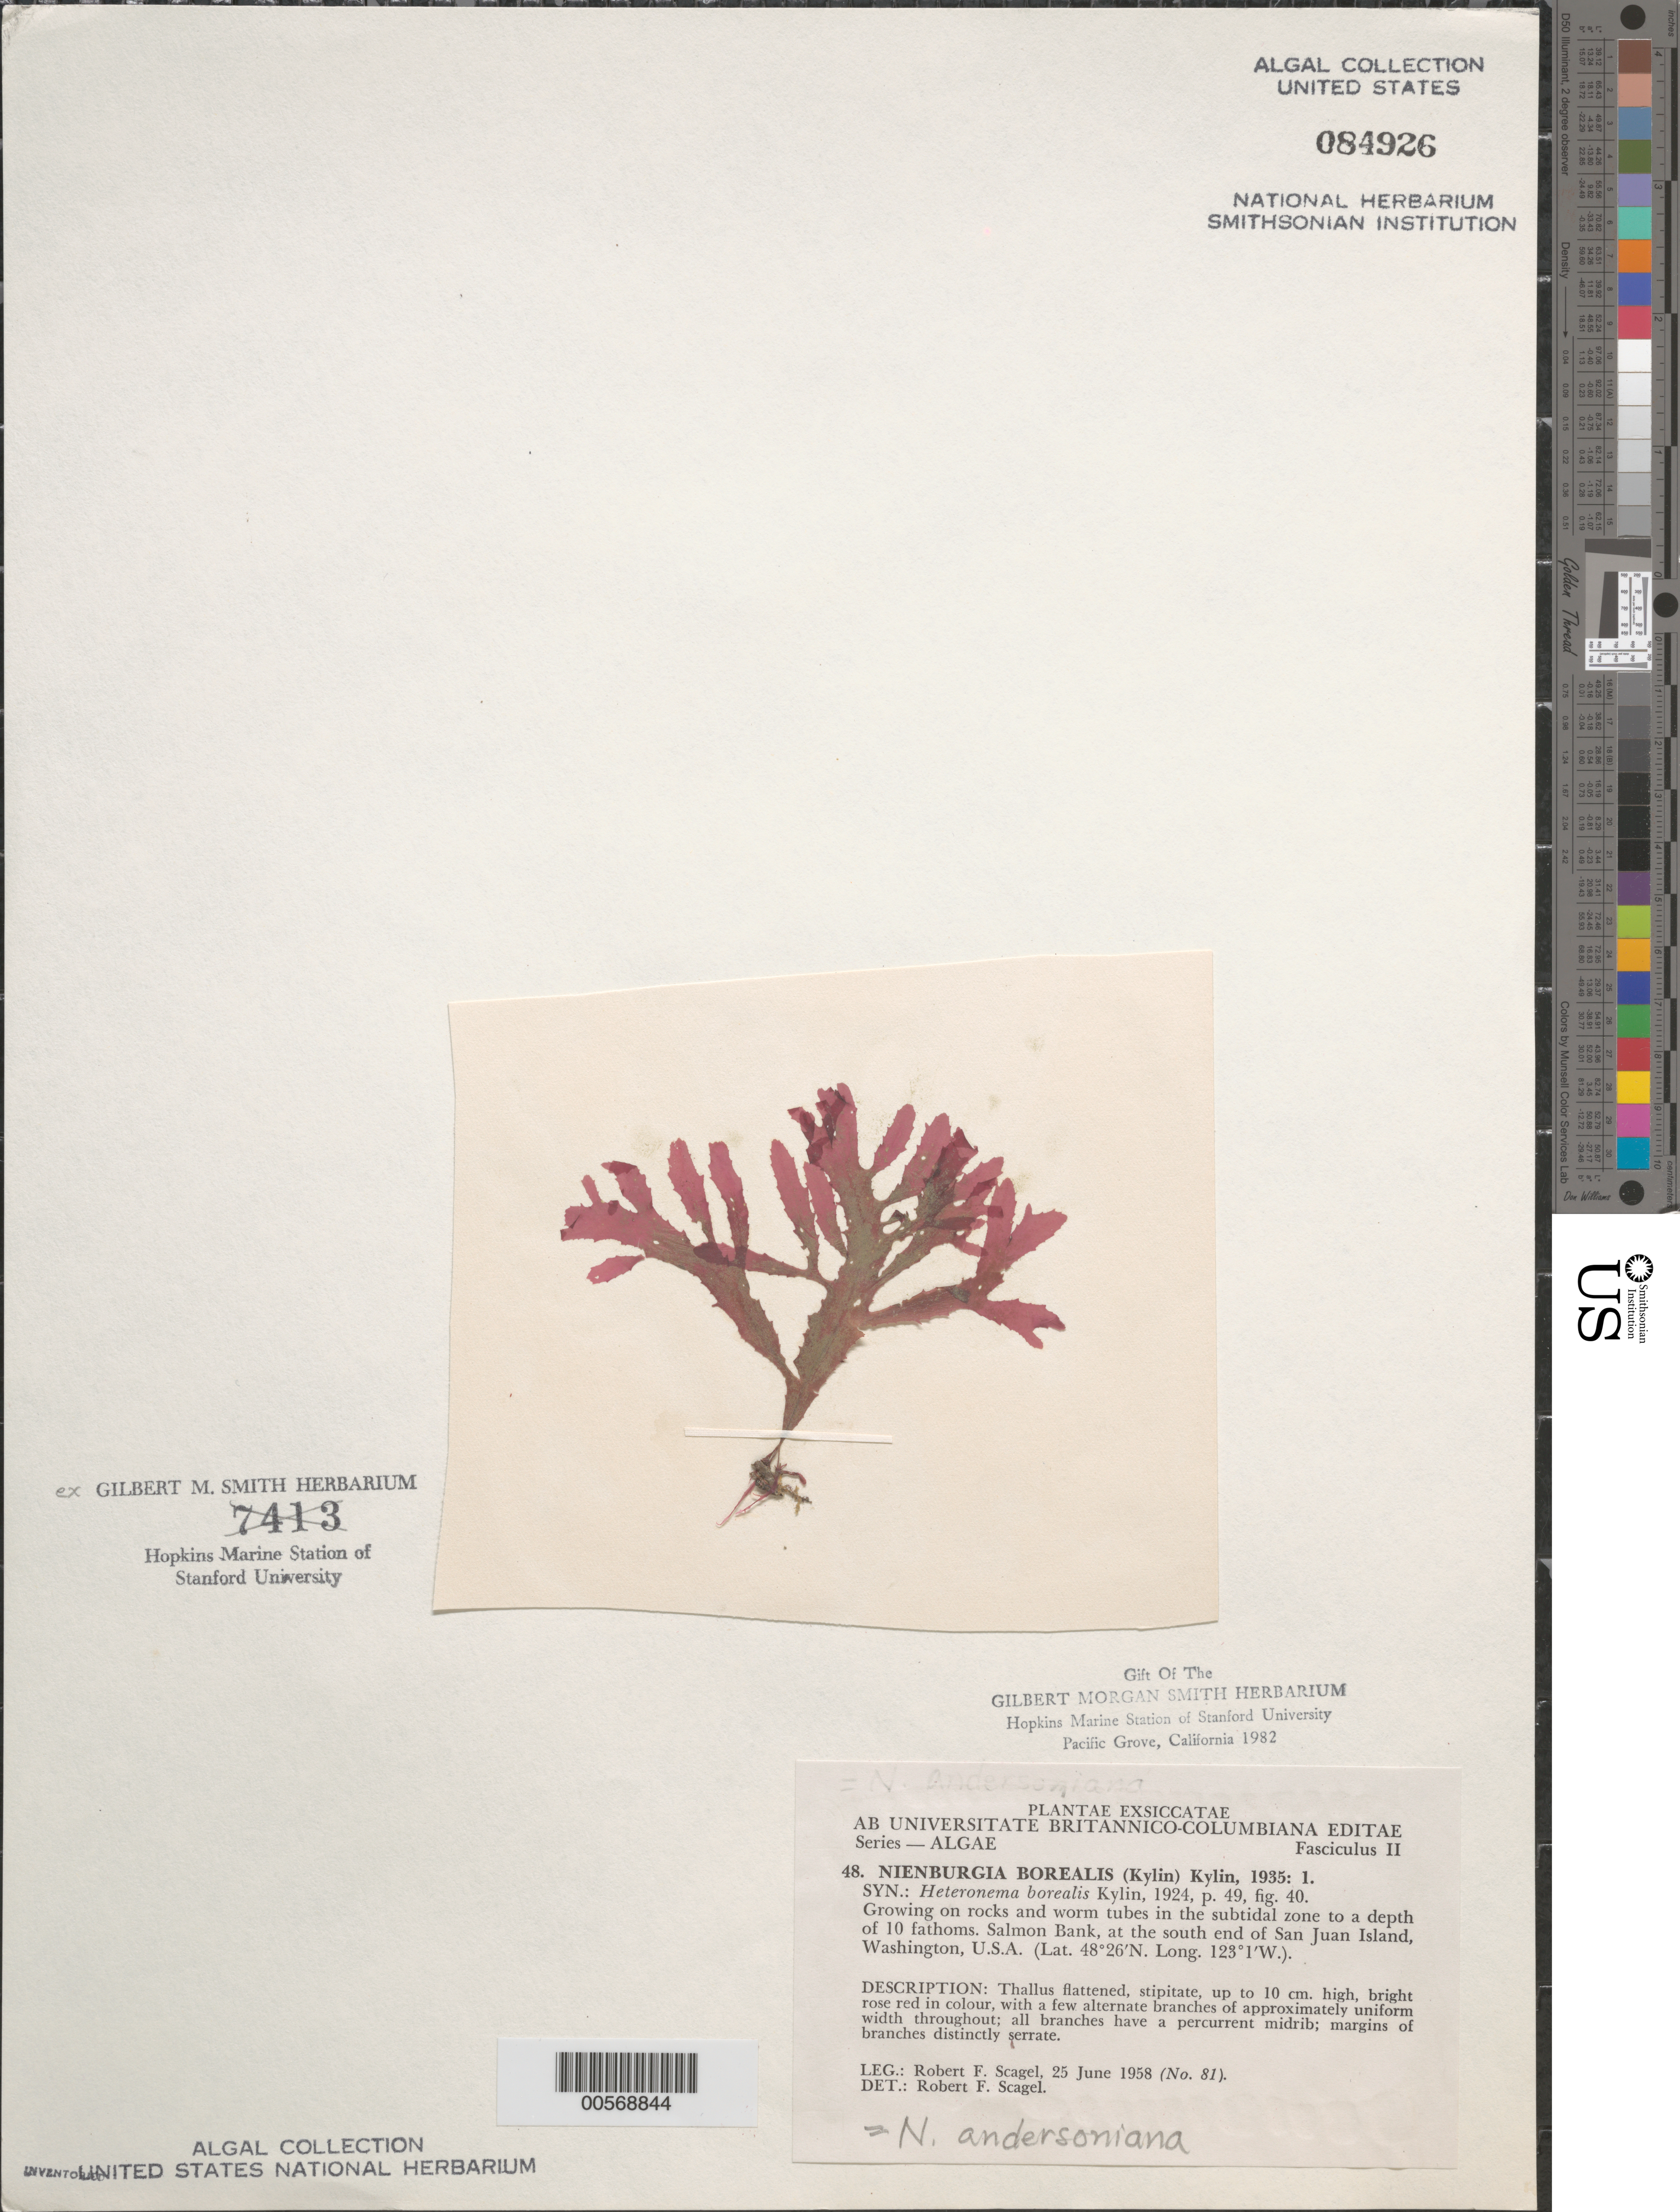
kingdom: Plantae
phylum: Rhodophyta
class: Florideophyceae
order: Ceramiales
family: Delesseriaceae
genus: Nienburgia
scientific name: Nienburgia andersoniana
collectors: R. F. Scagel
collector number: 81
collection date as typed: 25 Jun 1958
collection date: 1958-06-25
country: United States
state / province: Washington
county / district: San Juan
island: San Juan Island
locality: Salmon Bank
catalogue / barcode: US 84926